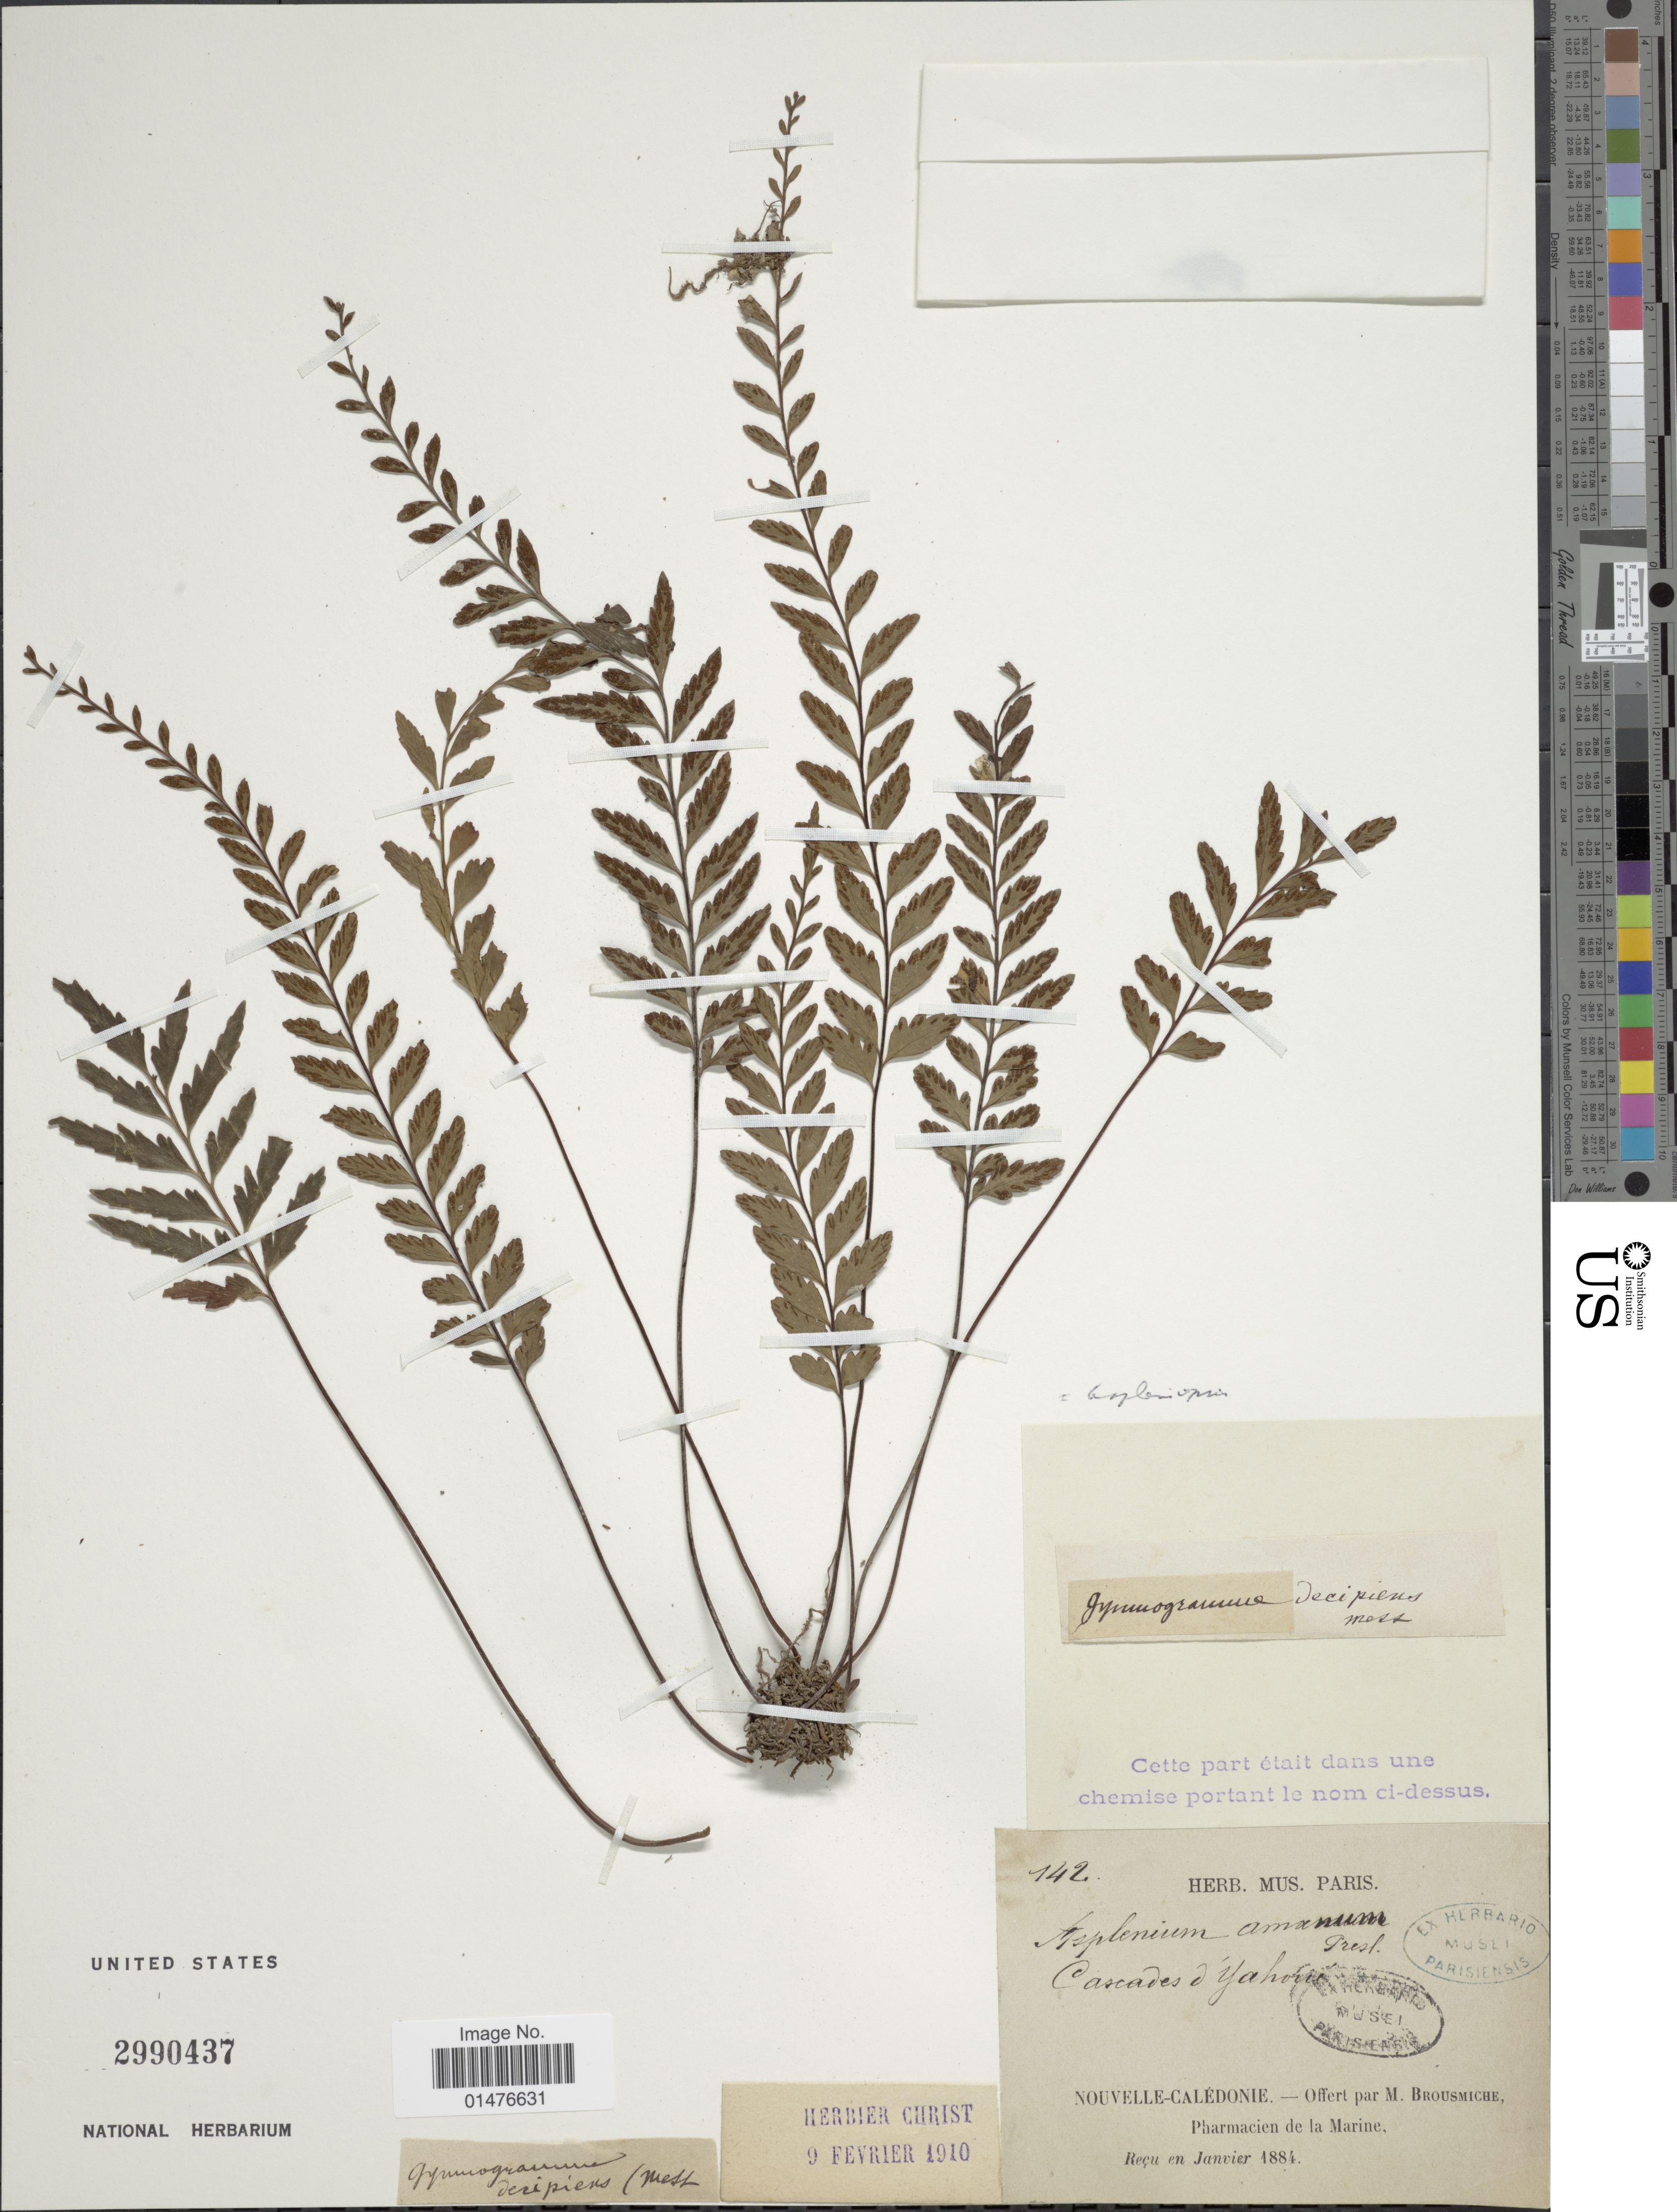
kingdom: Plantae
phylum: Tracheophyta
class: Polypodiopsida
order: Polypodiales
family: Pteridaceae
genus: Austrogramme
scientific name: Austrogramme decipiens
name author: (Mett.) Hennipman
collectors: M. Brousmiche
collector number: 142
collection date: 1884-01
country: New Caledonia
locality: Nouvelle-Calédonie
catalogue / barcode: US 2990437